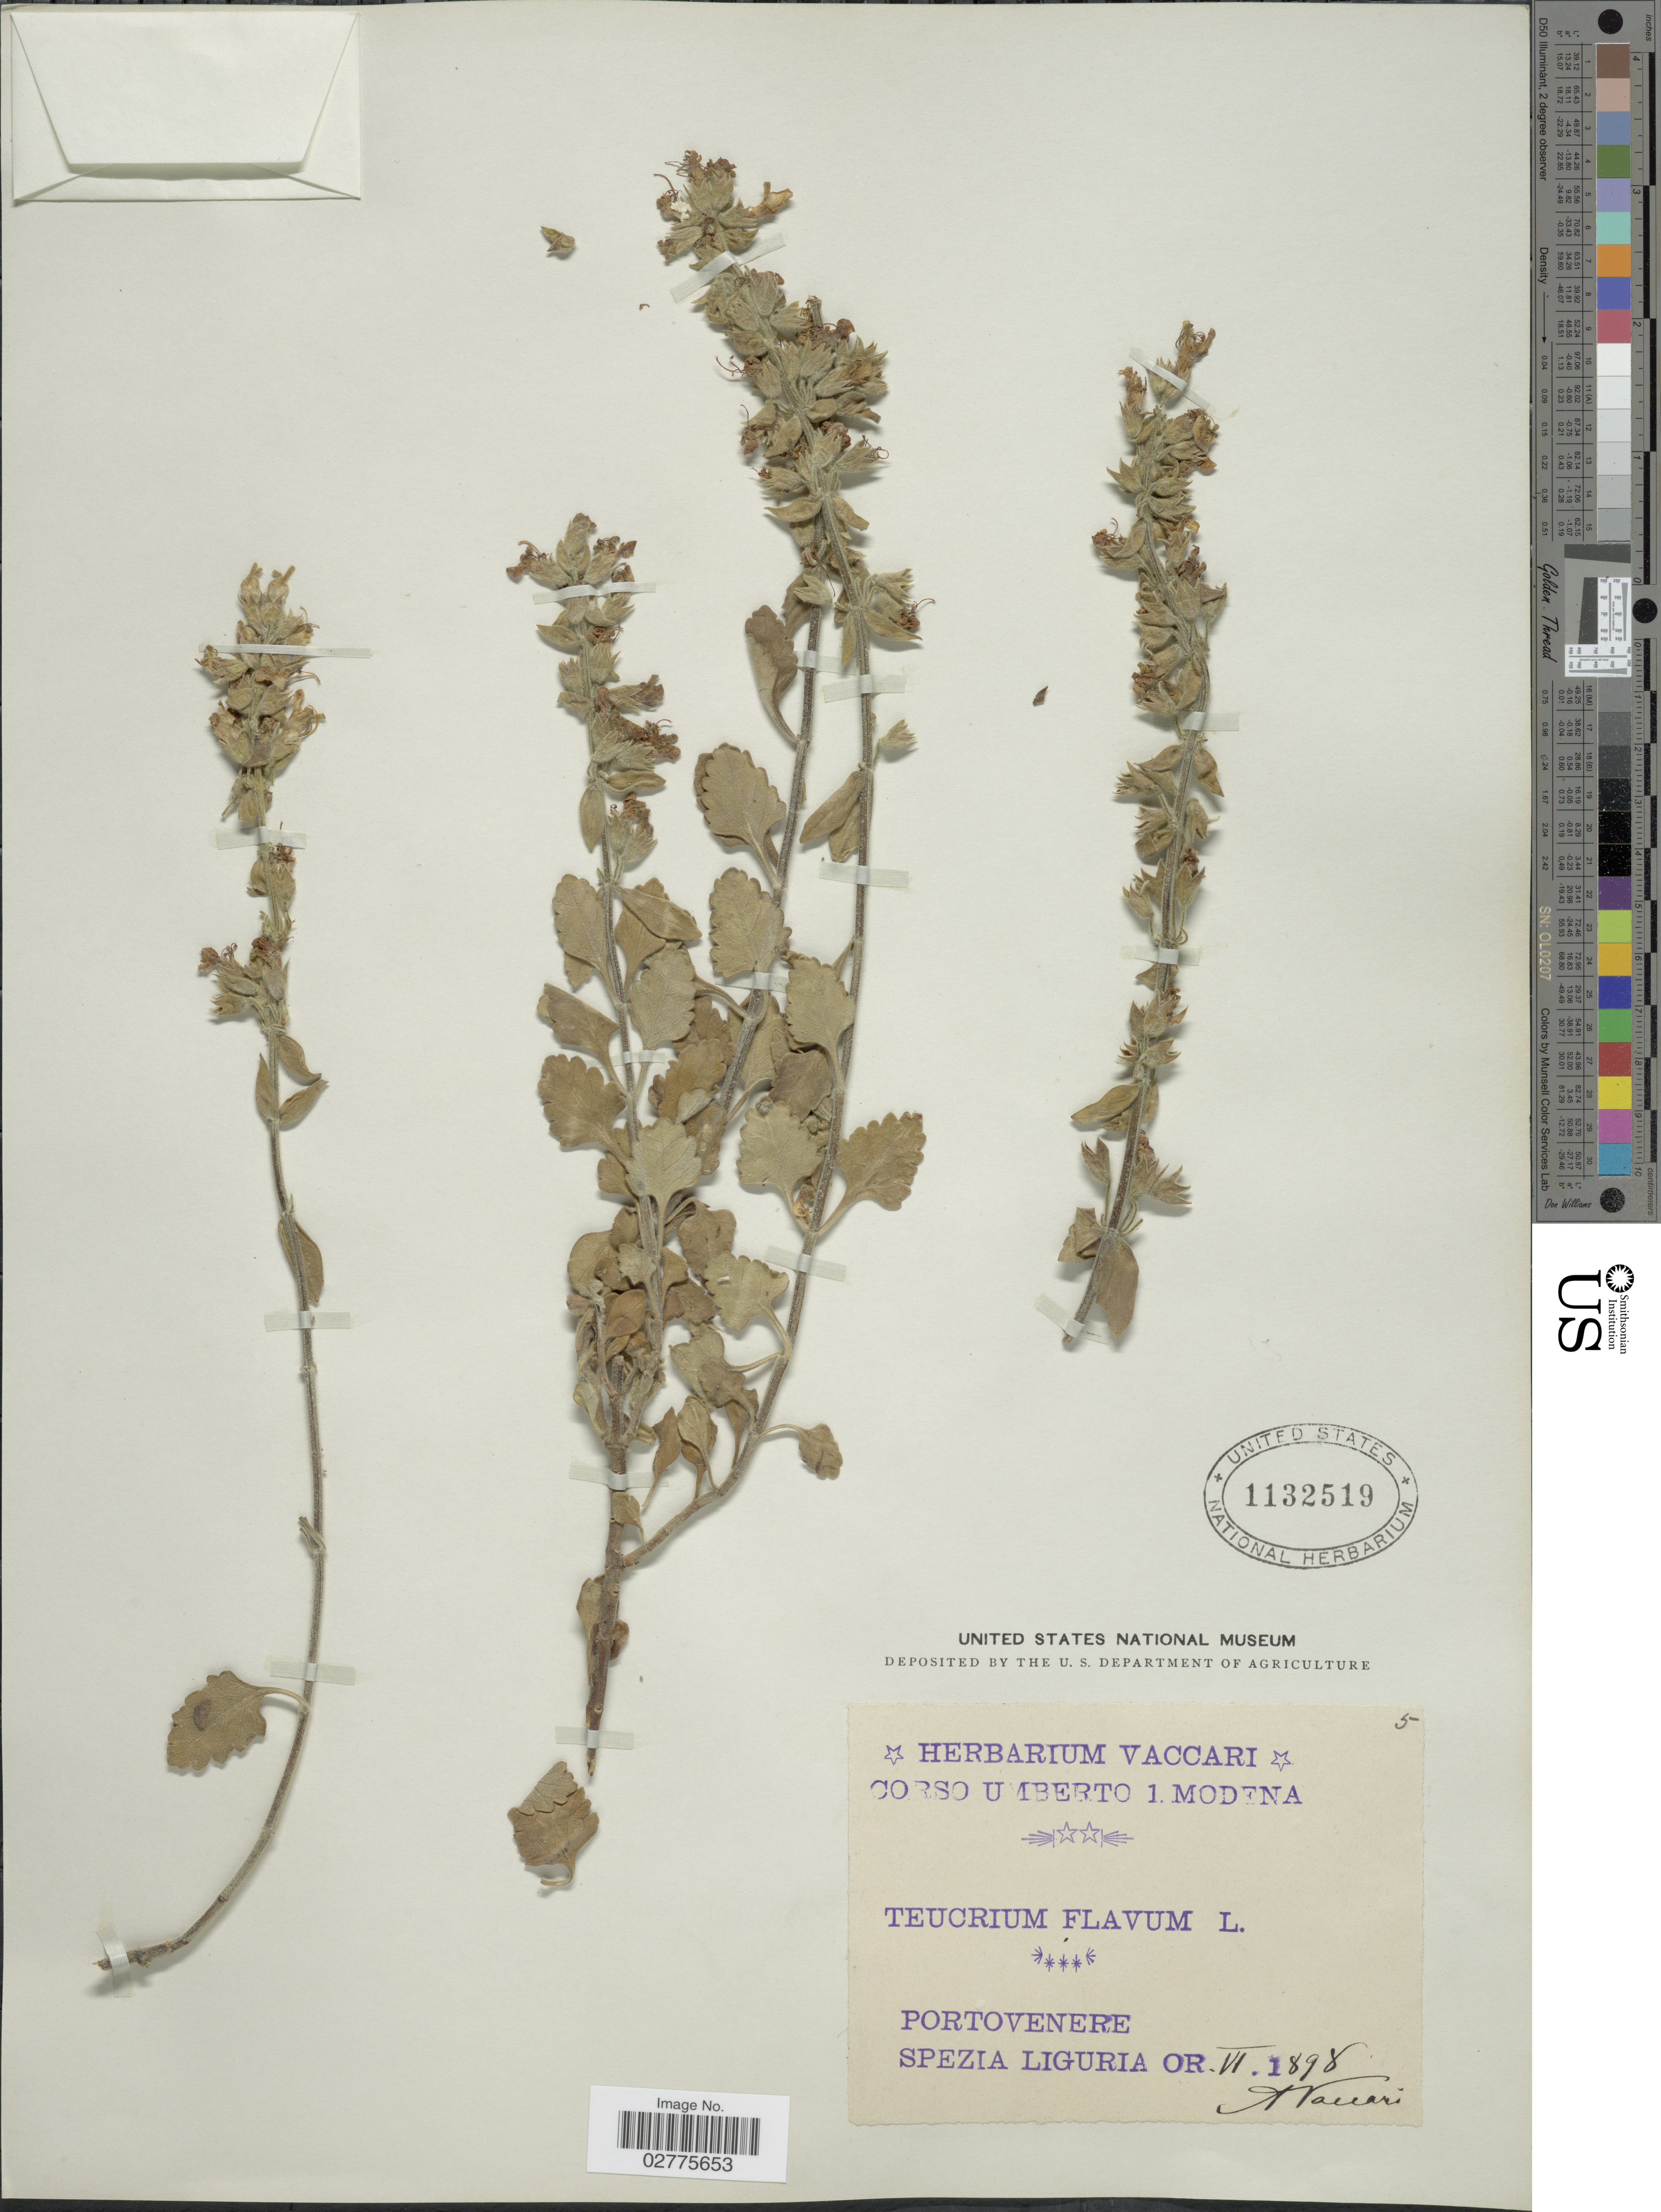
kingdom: Plantae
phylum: Tracheophyta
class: Magnoliopsida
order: Lamiales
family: Lamiaceae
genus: Teucrium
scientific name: Teucrium flavum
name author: L.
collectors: A. Vaccari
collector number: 5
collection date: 1898-06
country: Italy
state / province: Liguria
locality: Portovenere, Spezia Liguria.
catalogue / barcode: US 1132519